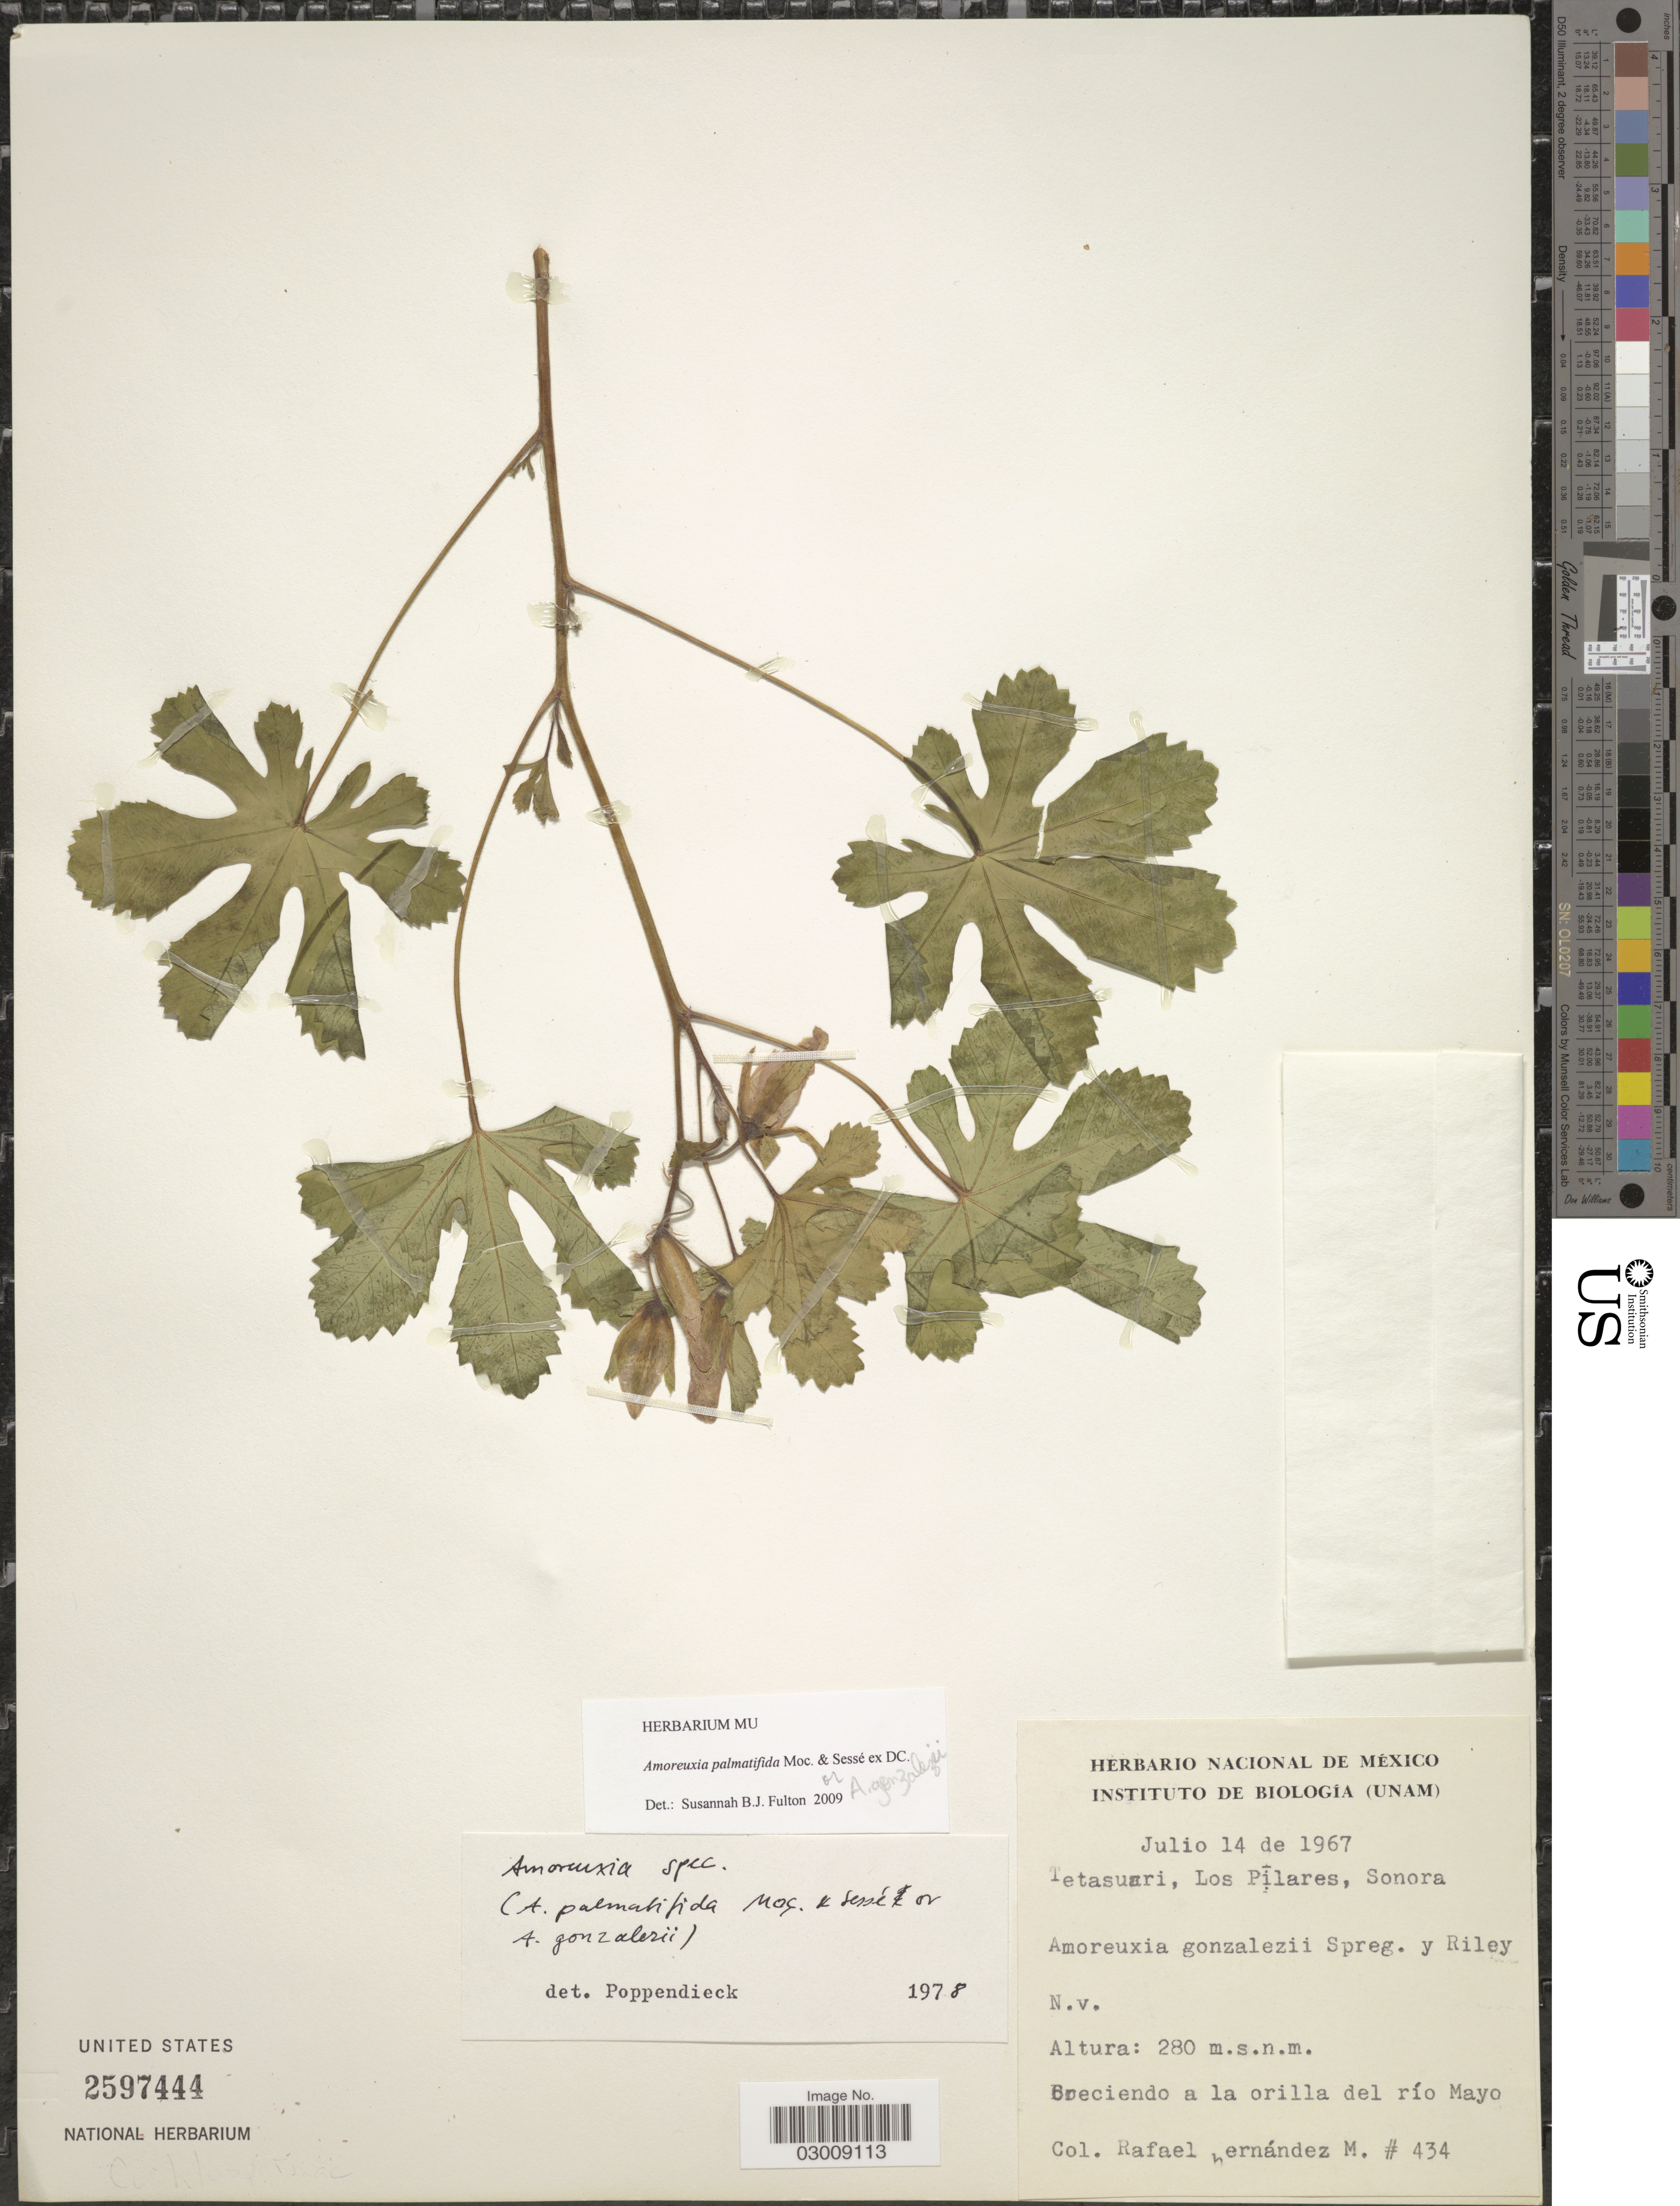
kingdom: Plantae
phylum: Tracheophyta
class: Magnoliopsida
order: Malvales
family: Cochlospermaceae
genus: Amoreuxia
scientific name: Amoreuxia palmatifida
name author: Moc. & Sessé ex DC.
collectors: R. Hernández-M.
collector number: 434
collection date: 1967-07-14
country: Mexico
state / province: Sonora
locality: Tetasuari, Los Pilares. Creciendo a la roilla del río Mayo.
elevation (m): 280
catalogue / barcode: US 2597444